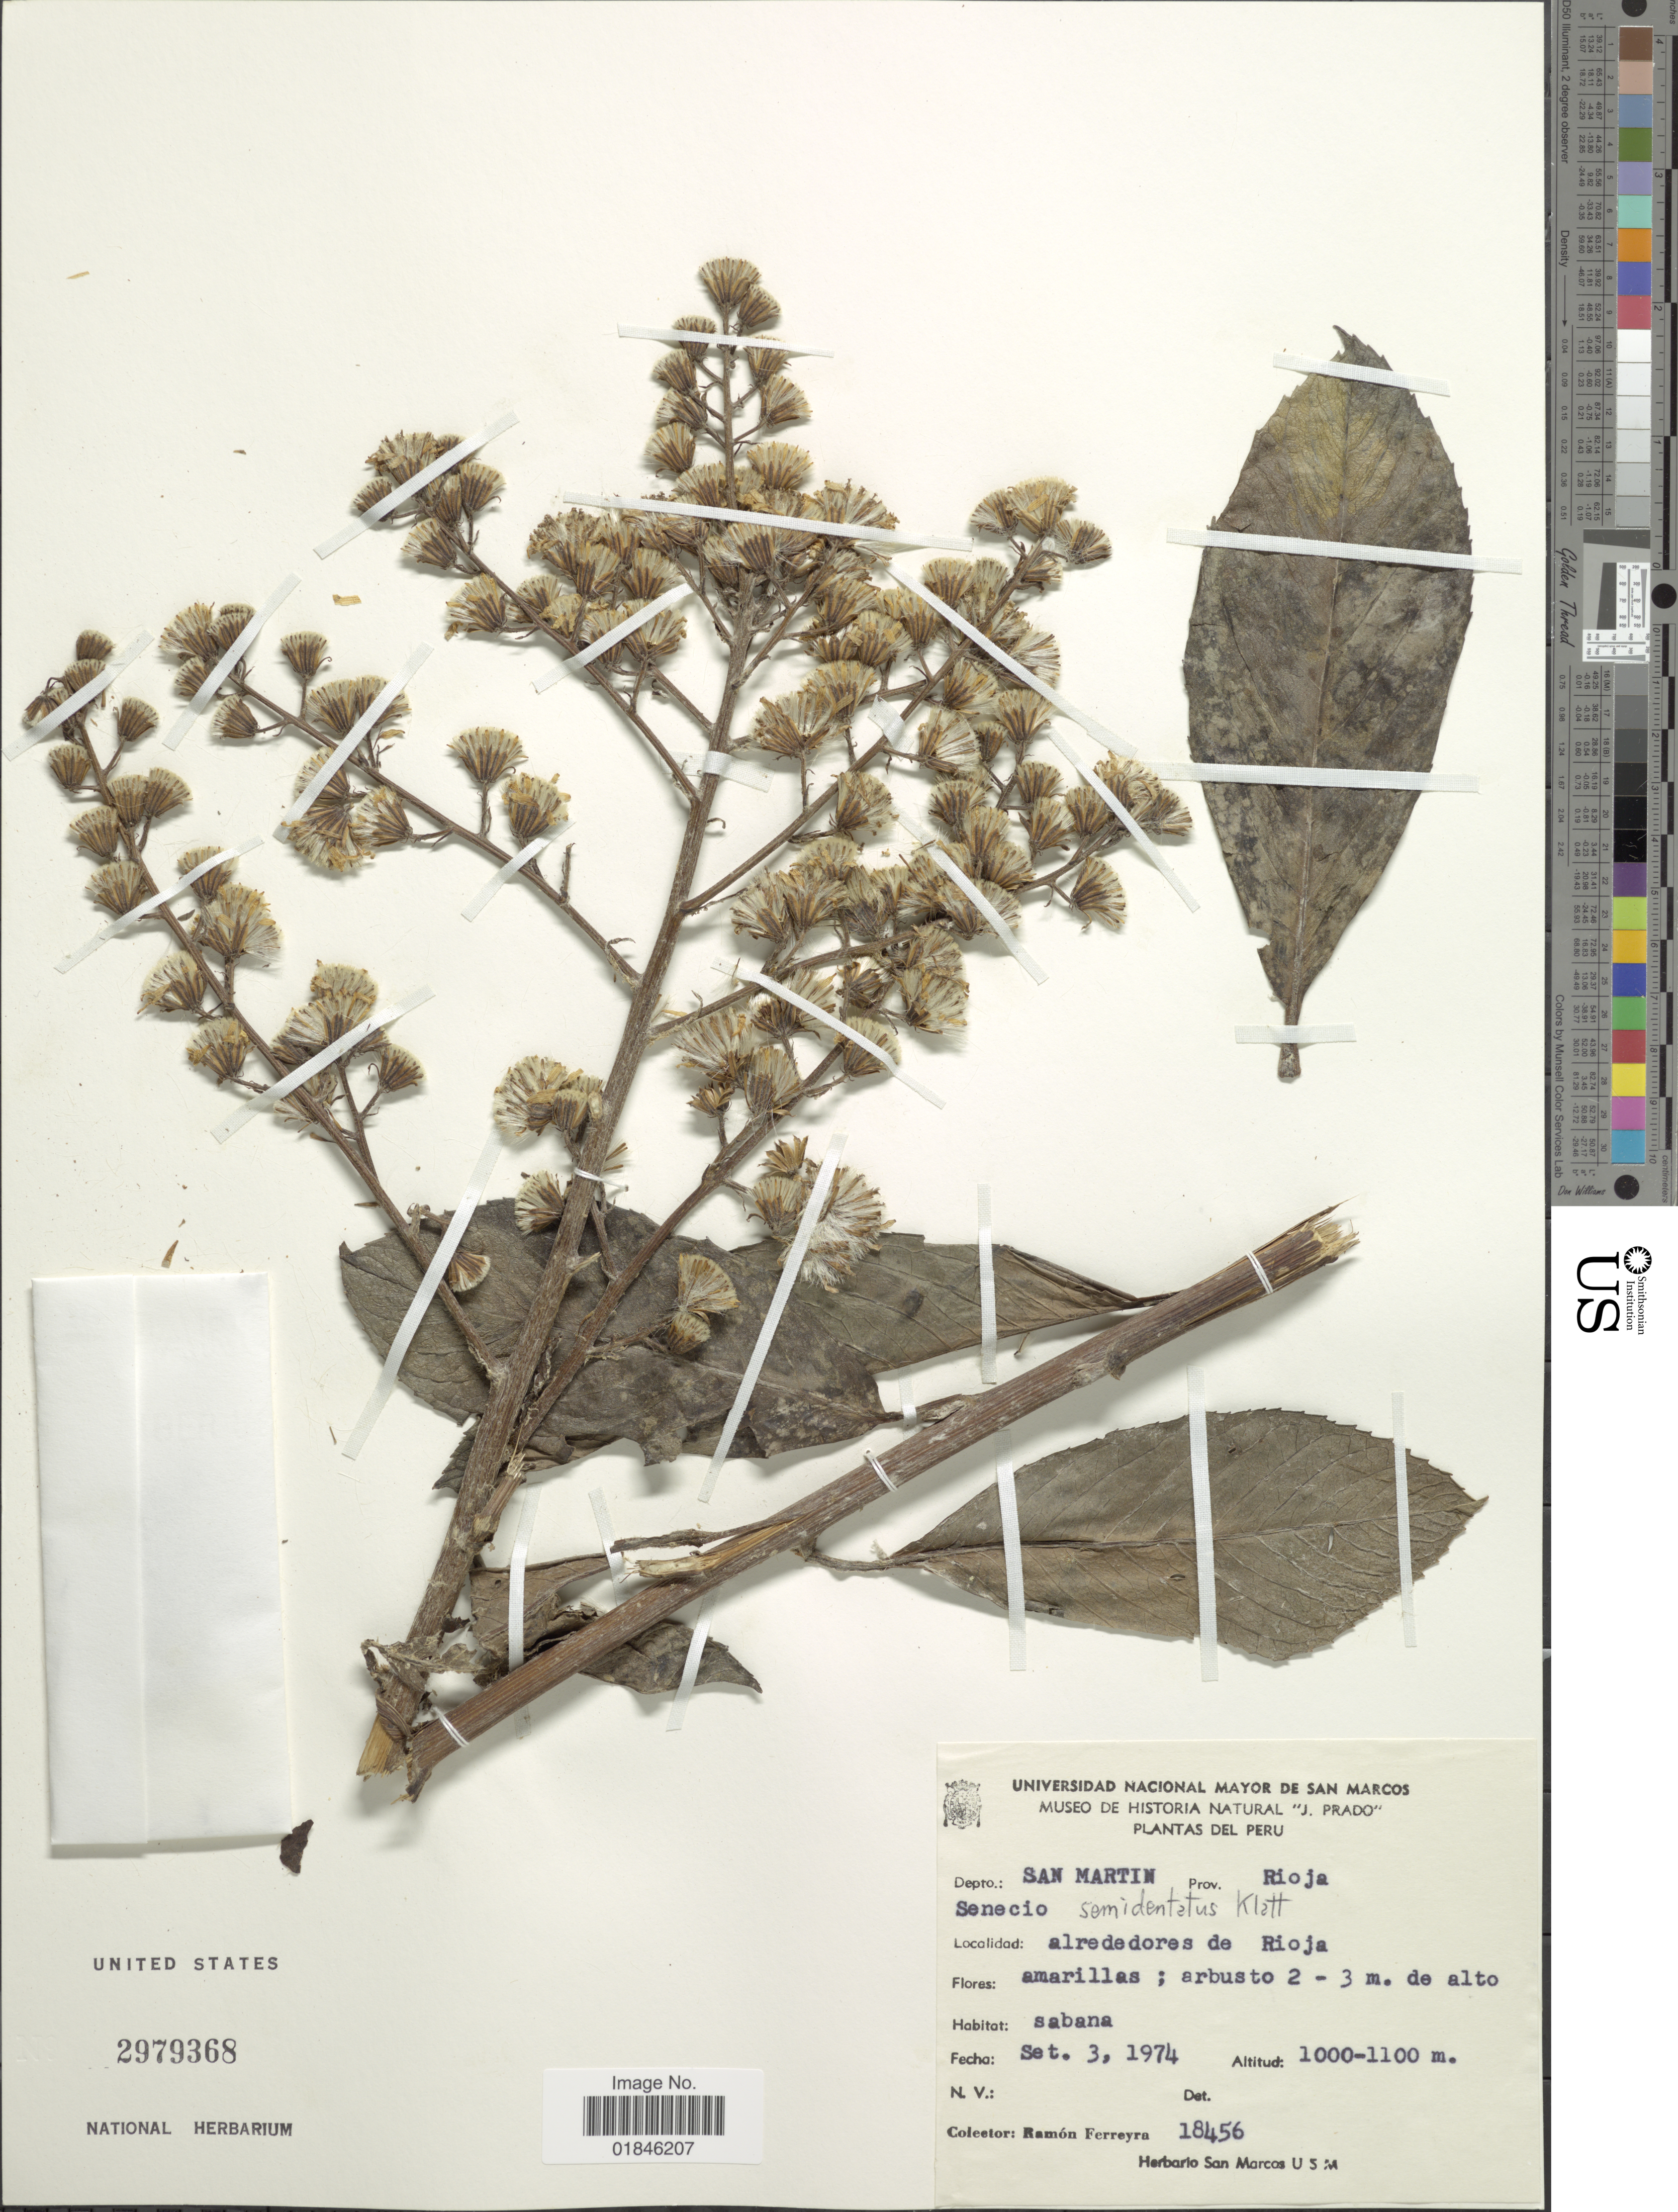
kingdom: Plantae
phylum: Tracheophyta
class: Magnoliopsida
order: Asterales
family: Asteraceae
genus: Pentacalia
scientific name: Pentacalia reflexa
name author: (Kunth) Cuatrec.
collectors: R. A. Ferreyra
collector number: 18456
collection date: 1974-09-03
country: Peru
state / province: San Martín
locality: Depto.: San Martin. Prov. Rioja. Alrededores de Rioja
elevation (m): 1000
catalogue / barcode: US 2979368